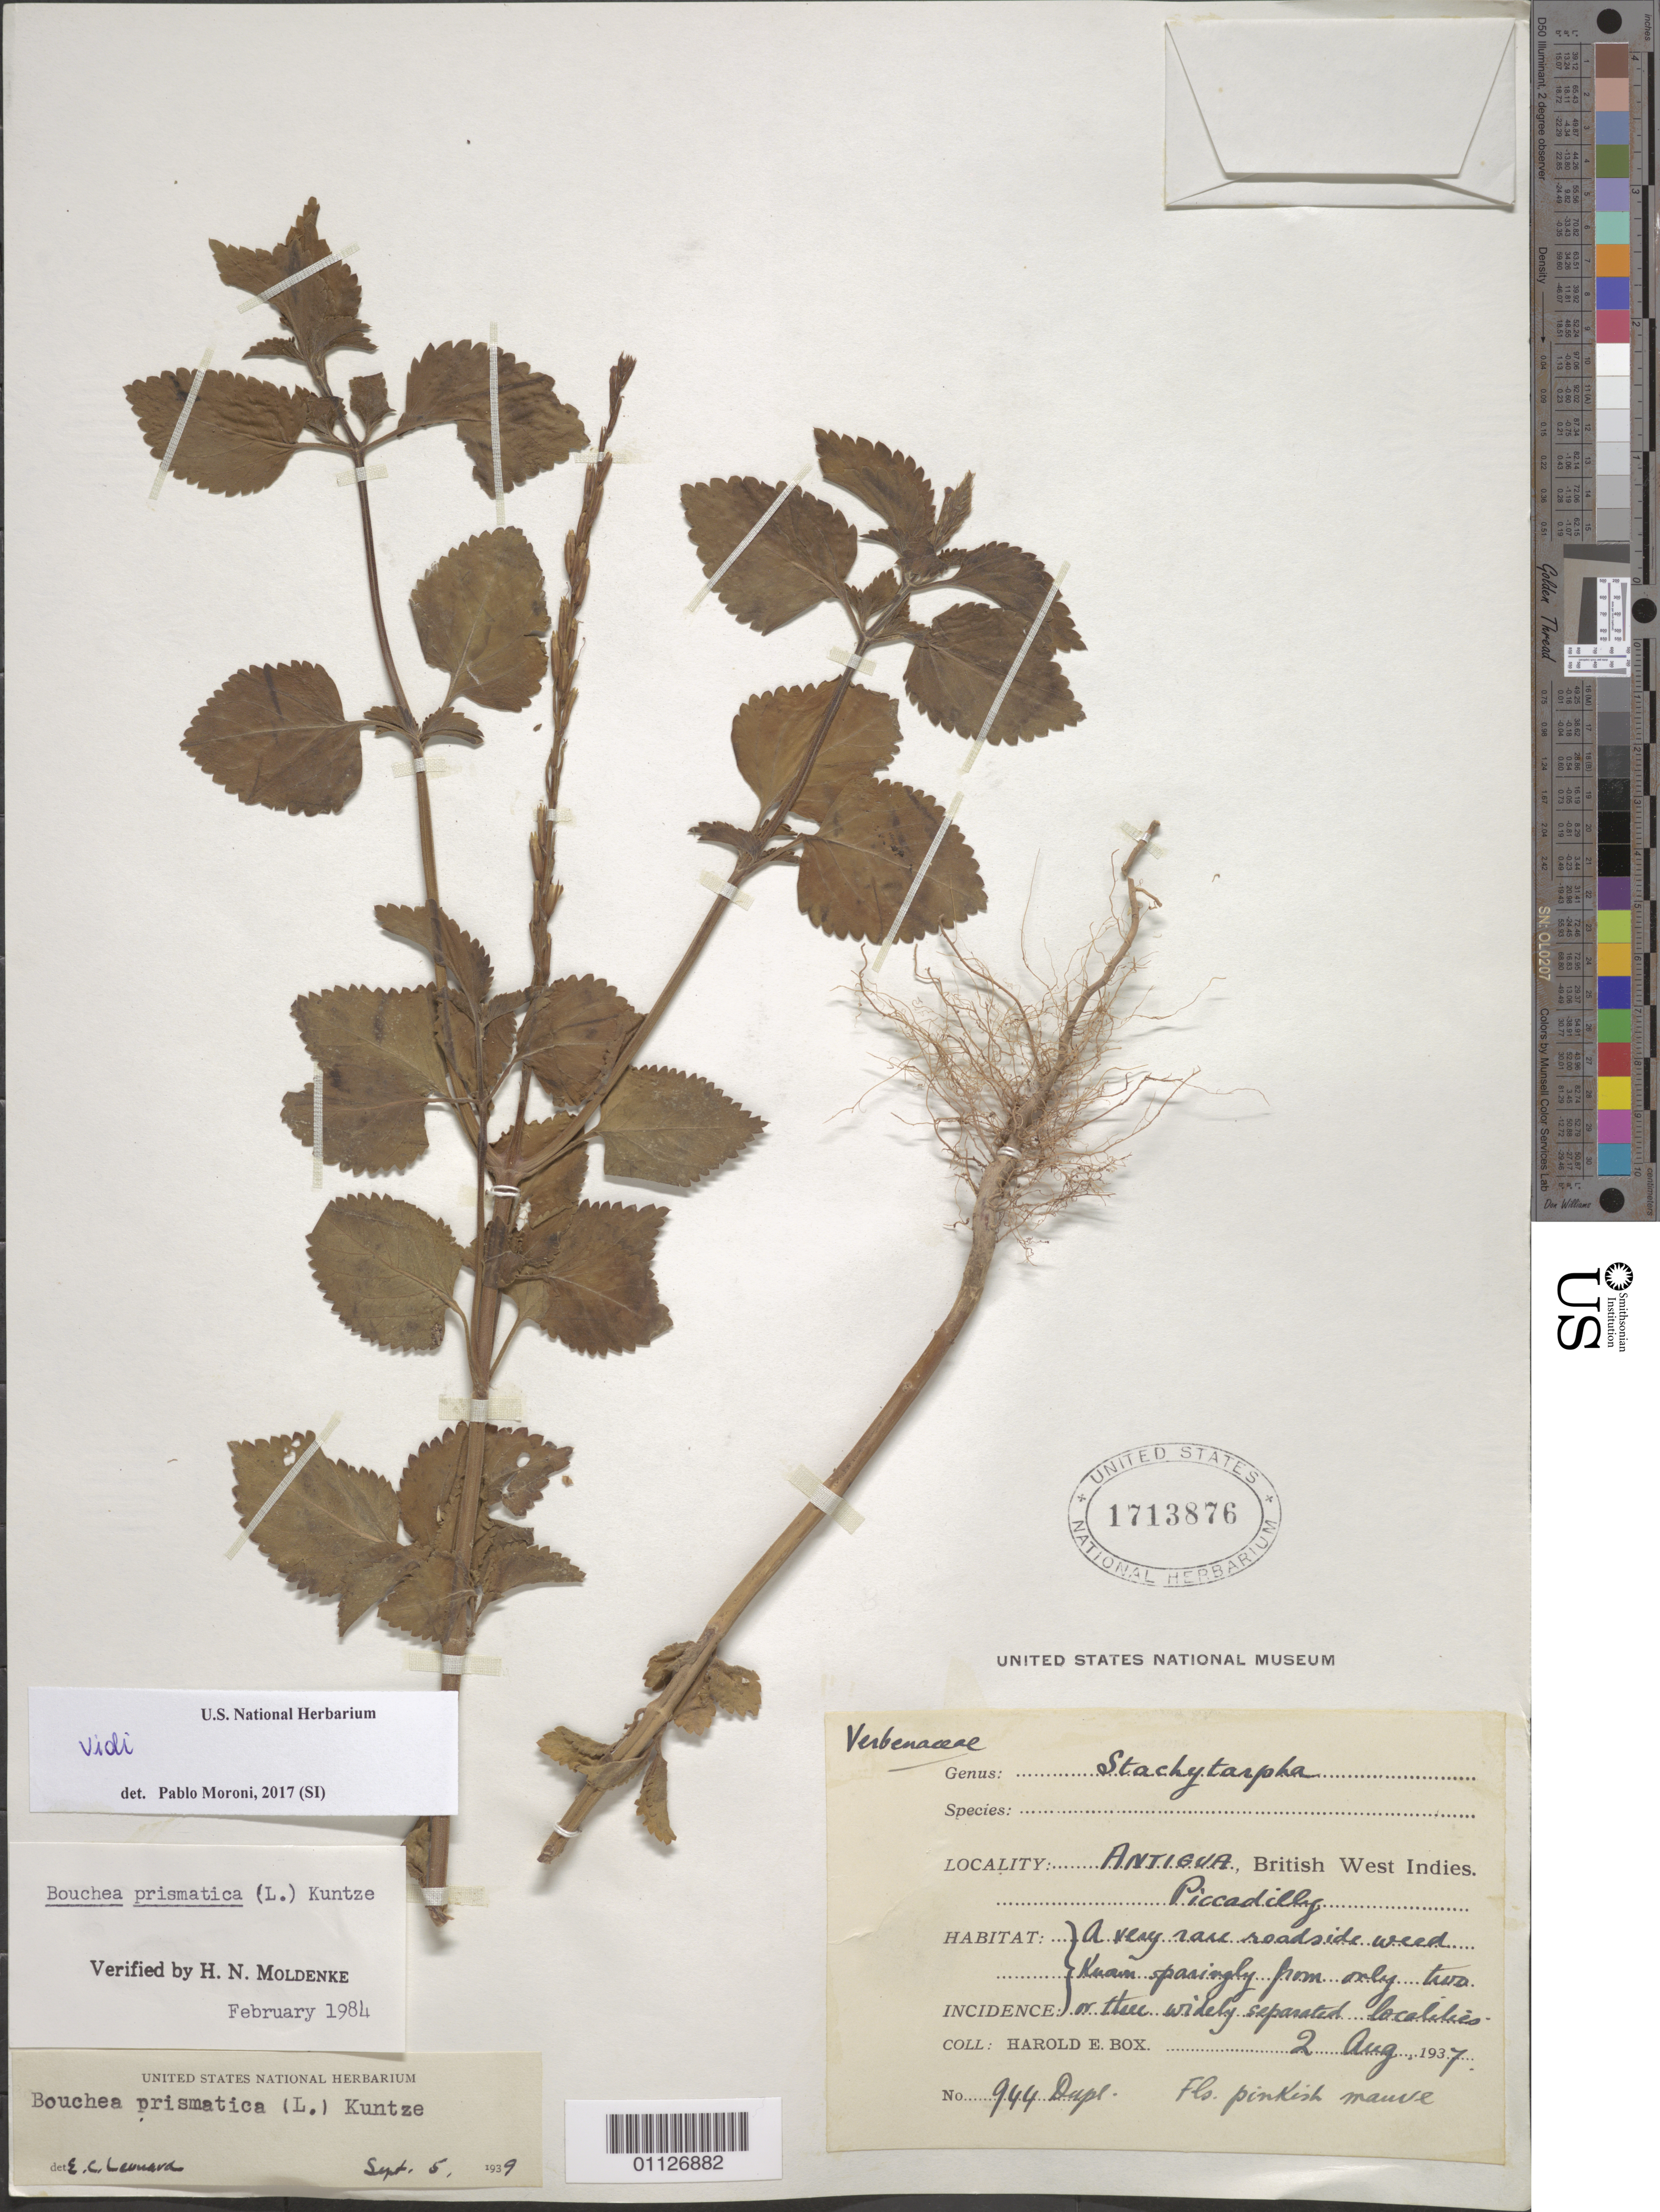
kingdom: Plantae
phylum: Tracheophyta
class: Magnoliopsida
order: Lamiales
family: Verbenaceae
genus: Bouchea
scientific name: Bouchea prismatica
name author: (L.) Kuntze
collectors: H. E. Box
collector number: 944 Dupl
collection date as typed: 02 Aug 1937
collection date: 1937-08-02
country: Antigua and Barbuda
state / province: Saint Paul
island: Antigua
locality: Piccadilly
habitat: very rare roadside weed known sparingly from only two or three widely separated localities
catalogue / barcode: US 1713876